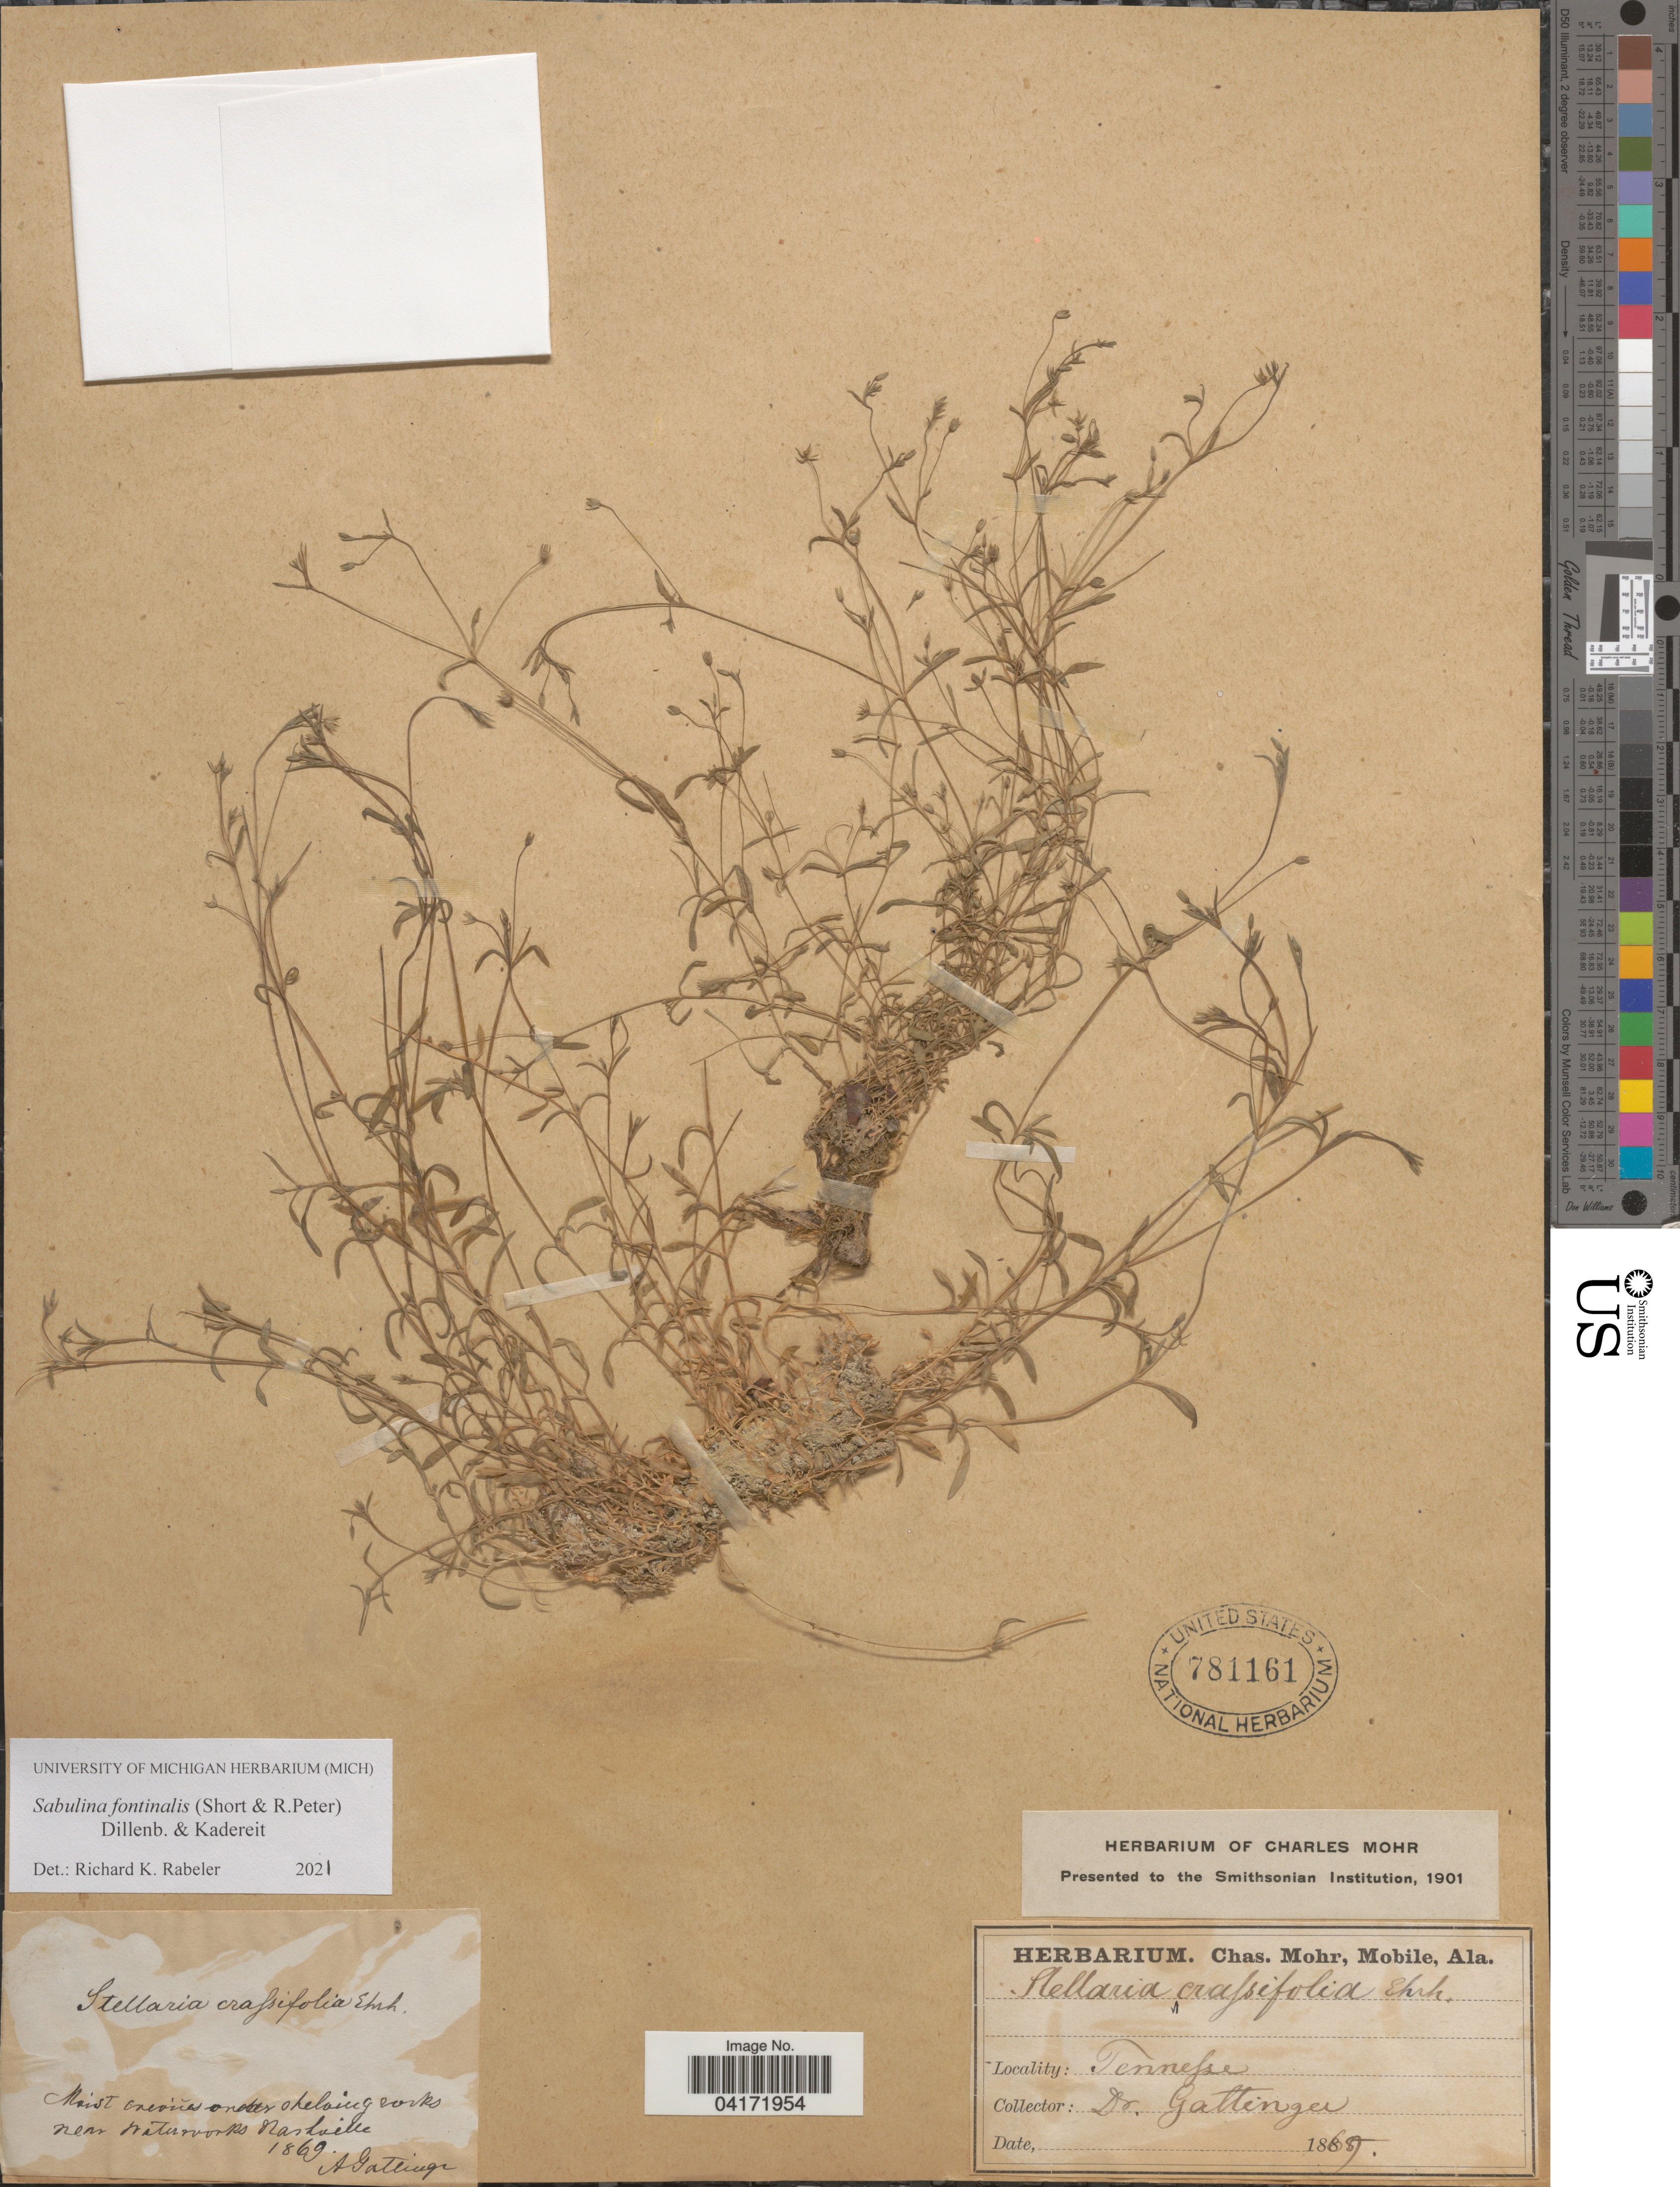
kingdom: Plantae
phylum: Tracheophyta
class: Magnoliopsida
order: Caryophyllales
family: Caryophyllaceae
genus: Sabulina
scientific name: Sabulina fontinalis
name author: (Short & R. Peter) Dillenb. & Kadereit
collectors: A. Gattinger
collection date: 1869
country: United States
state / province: Tennessee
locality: Near Waterworks Nashville.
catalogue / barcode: US 781161